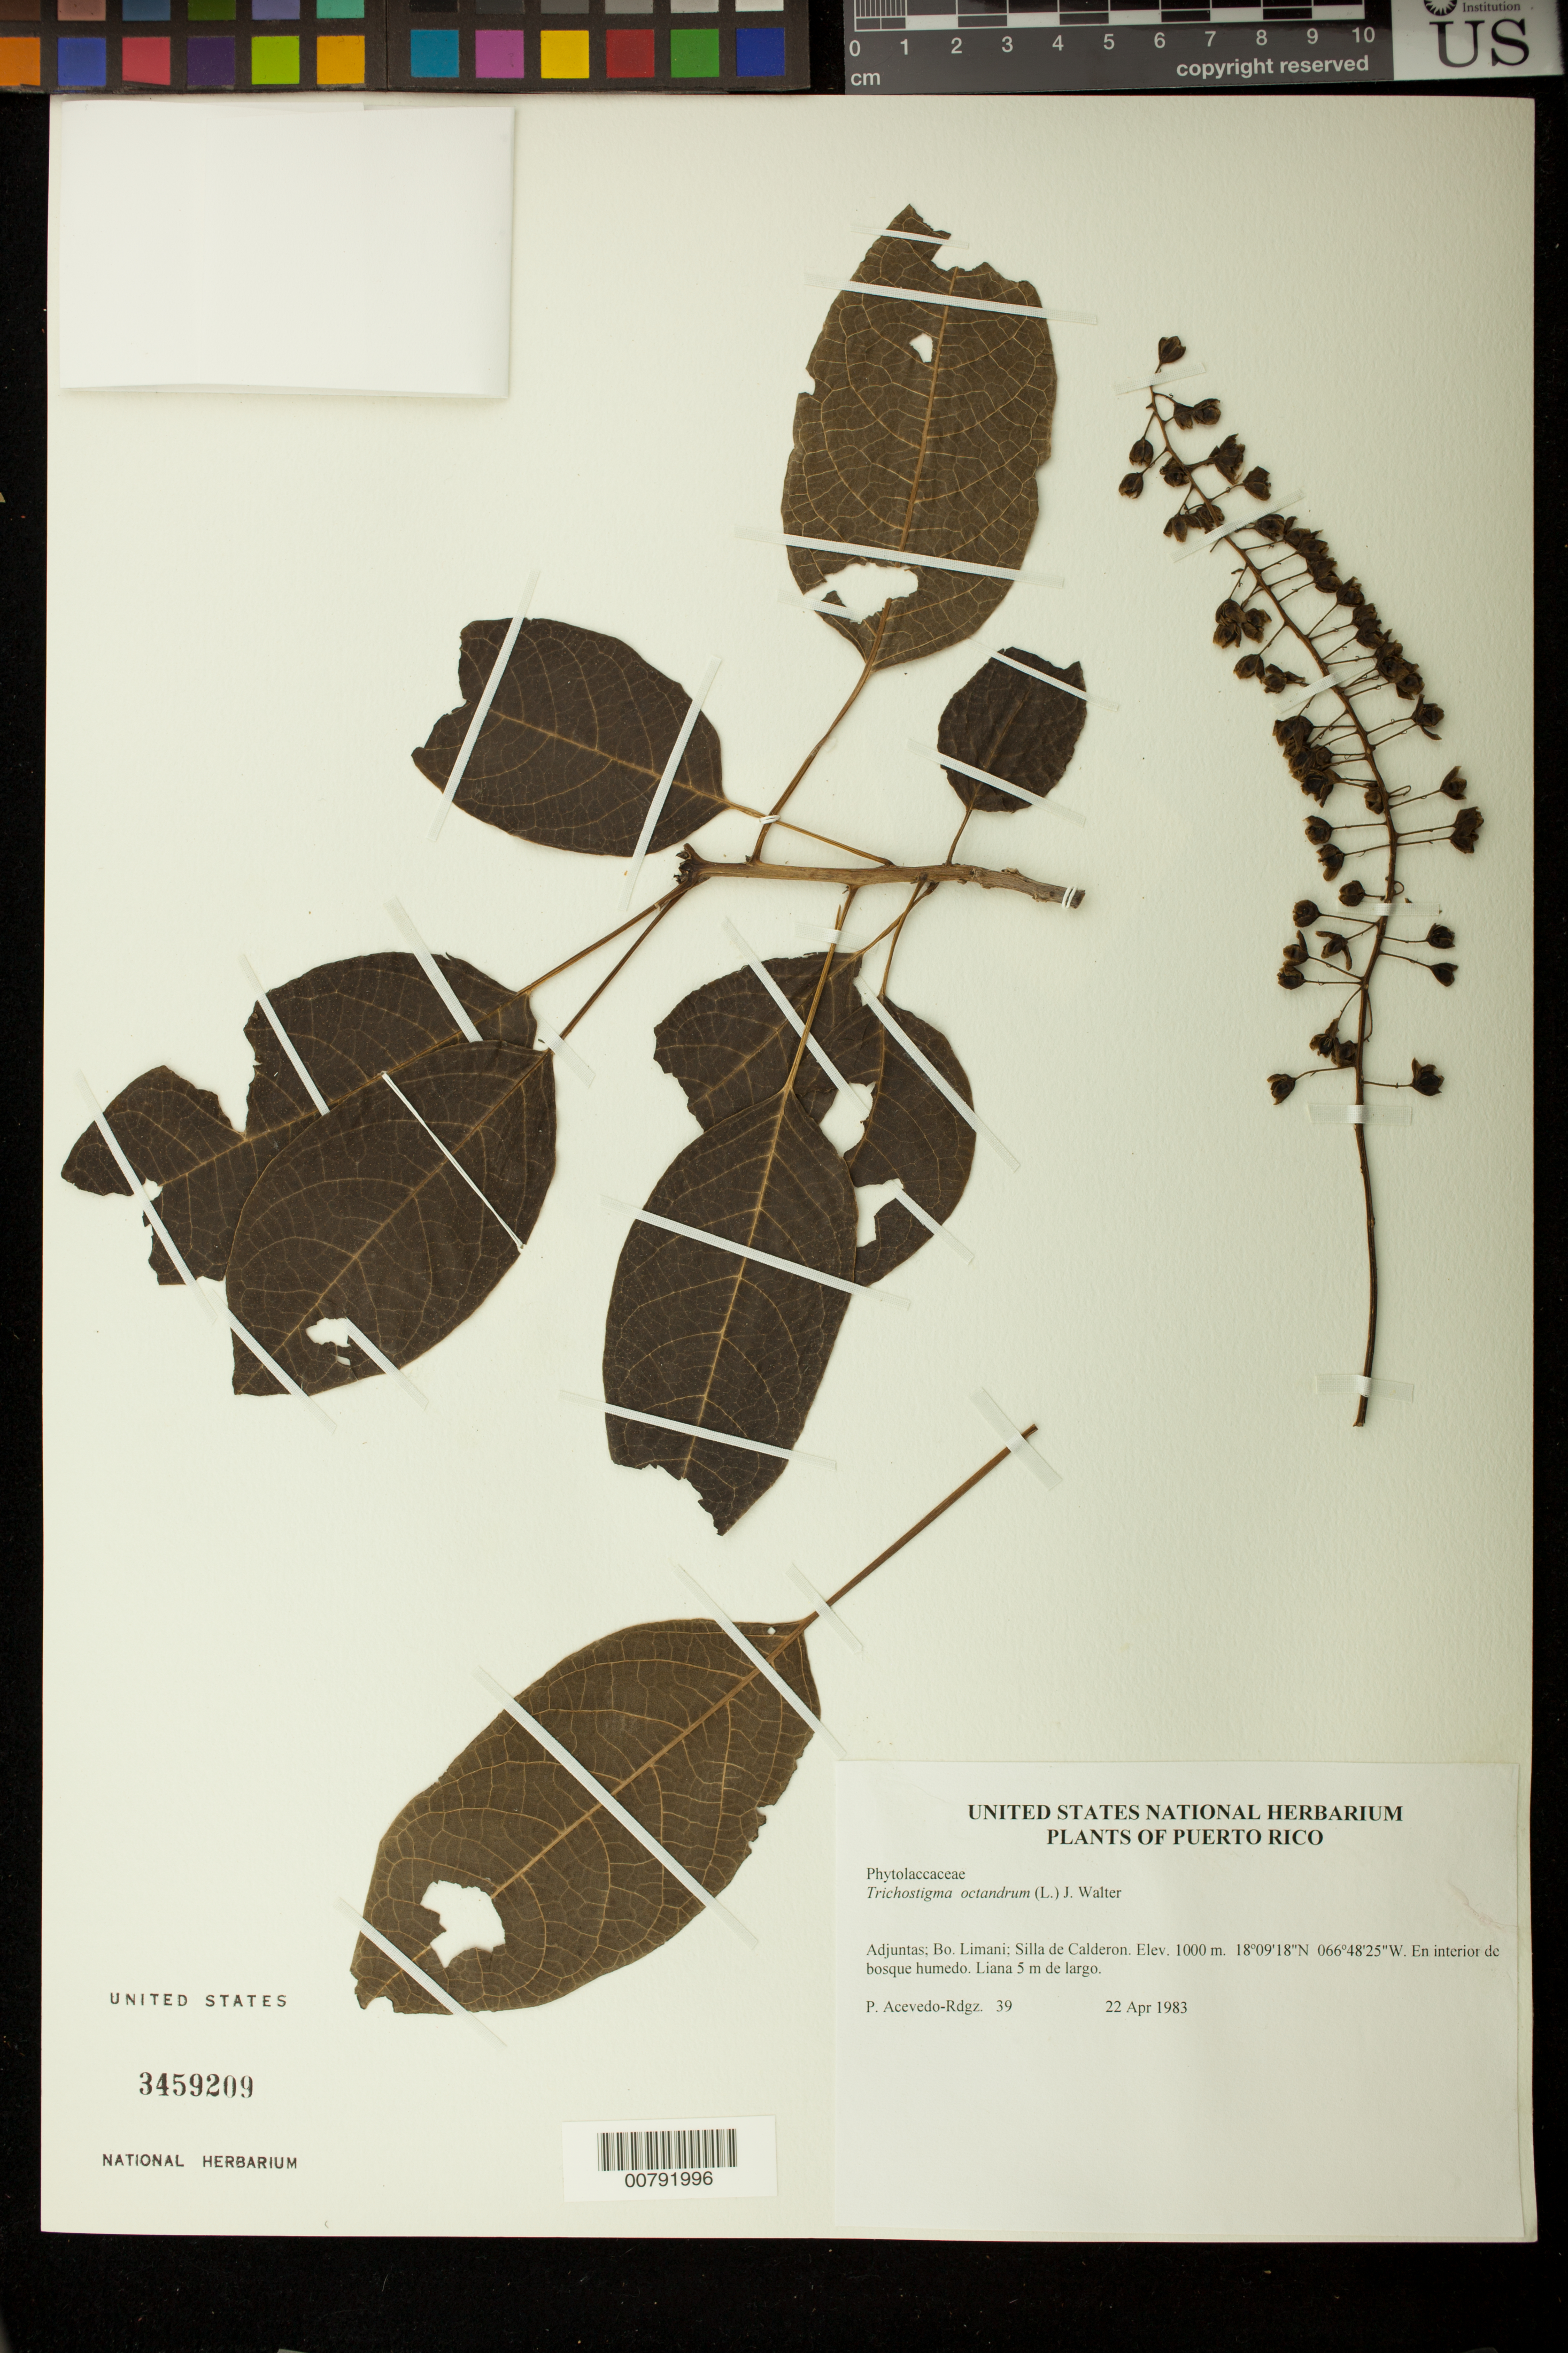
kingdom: Plantae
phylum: Tracheophyta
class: Magnoliopsida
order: Caryophyllales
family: Phytolaccaceae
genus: Trichostigma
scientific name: Trichostigma octandrum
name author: (L.) H. Walter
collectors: P. Acevedo-Rodr.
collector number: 39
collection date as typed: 22 Apr 1983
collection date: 1983-04-22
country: Puerto Rico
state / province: Adjuntas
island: Puerto Rico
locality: Adjuntas; Bo. Limani; Silla de Calderon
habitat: en interior de bosque humedo.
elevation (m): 1000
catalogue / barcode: US 3459209